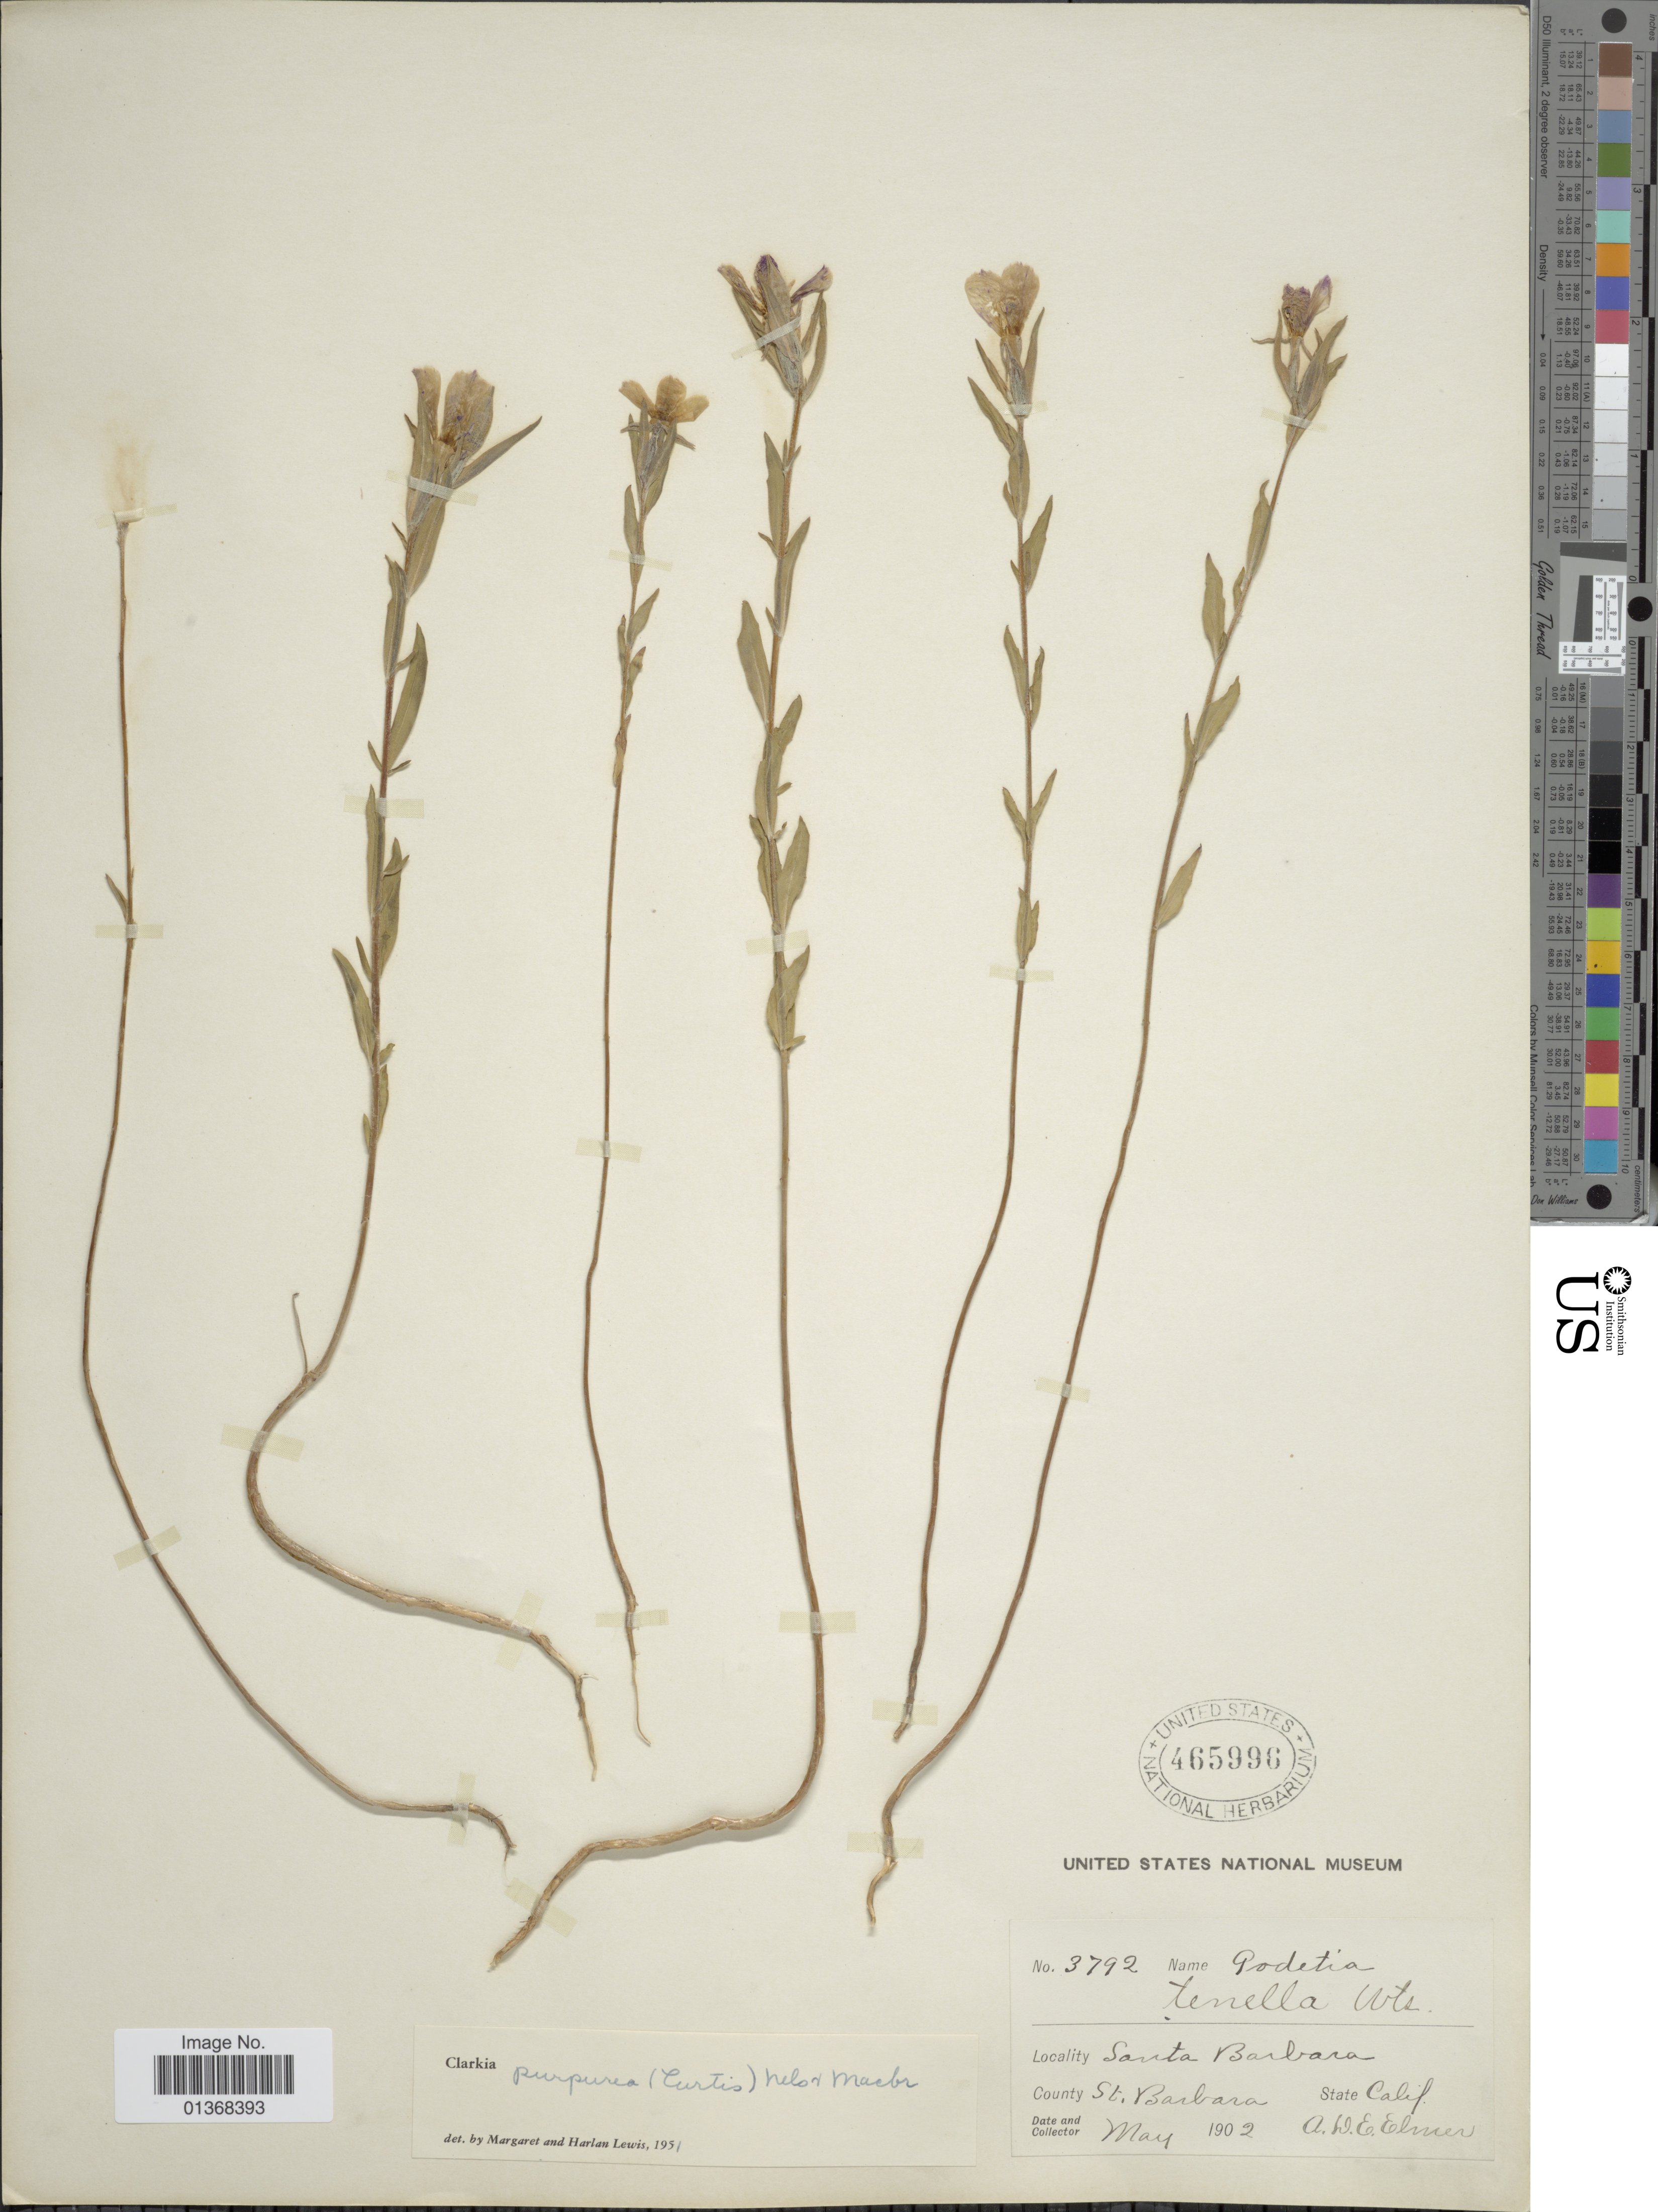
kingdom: Plantae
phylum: Tracheophyta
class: Magnoliopsida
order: Myrtales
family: Onagraceae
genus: Clarkia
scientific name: Clarkia purpurea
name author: (Curtis) A. Nelson & J.F. Macbr.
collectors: A. D. E. Elmer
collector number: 3792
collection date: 1902-05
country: United States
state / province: California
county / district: Santa Barbara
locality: Santa Barbara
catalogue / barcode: US 465996